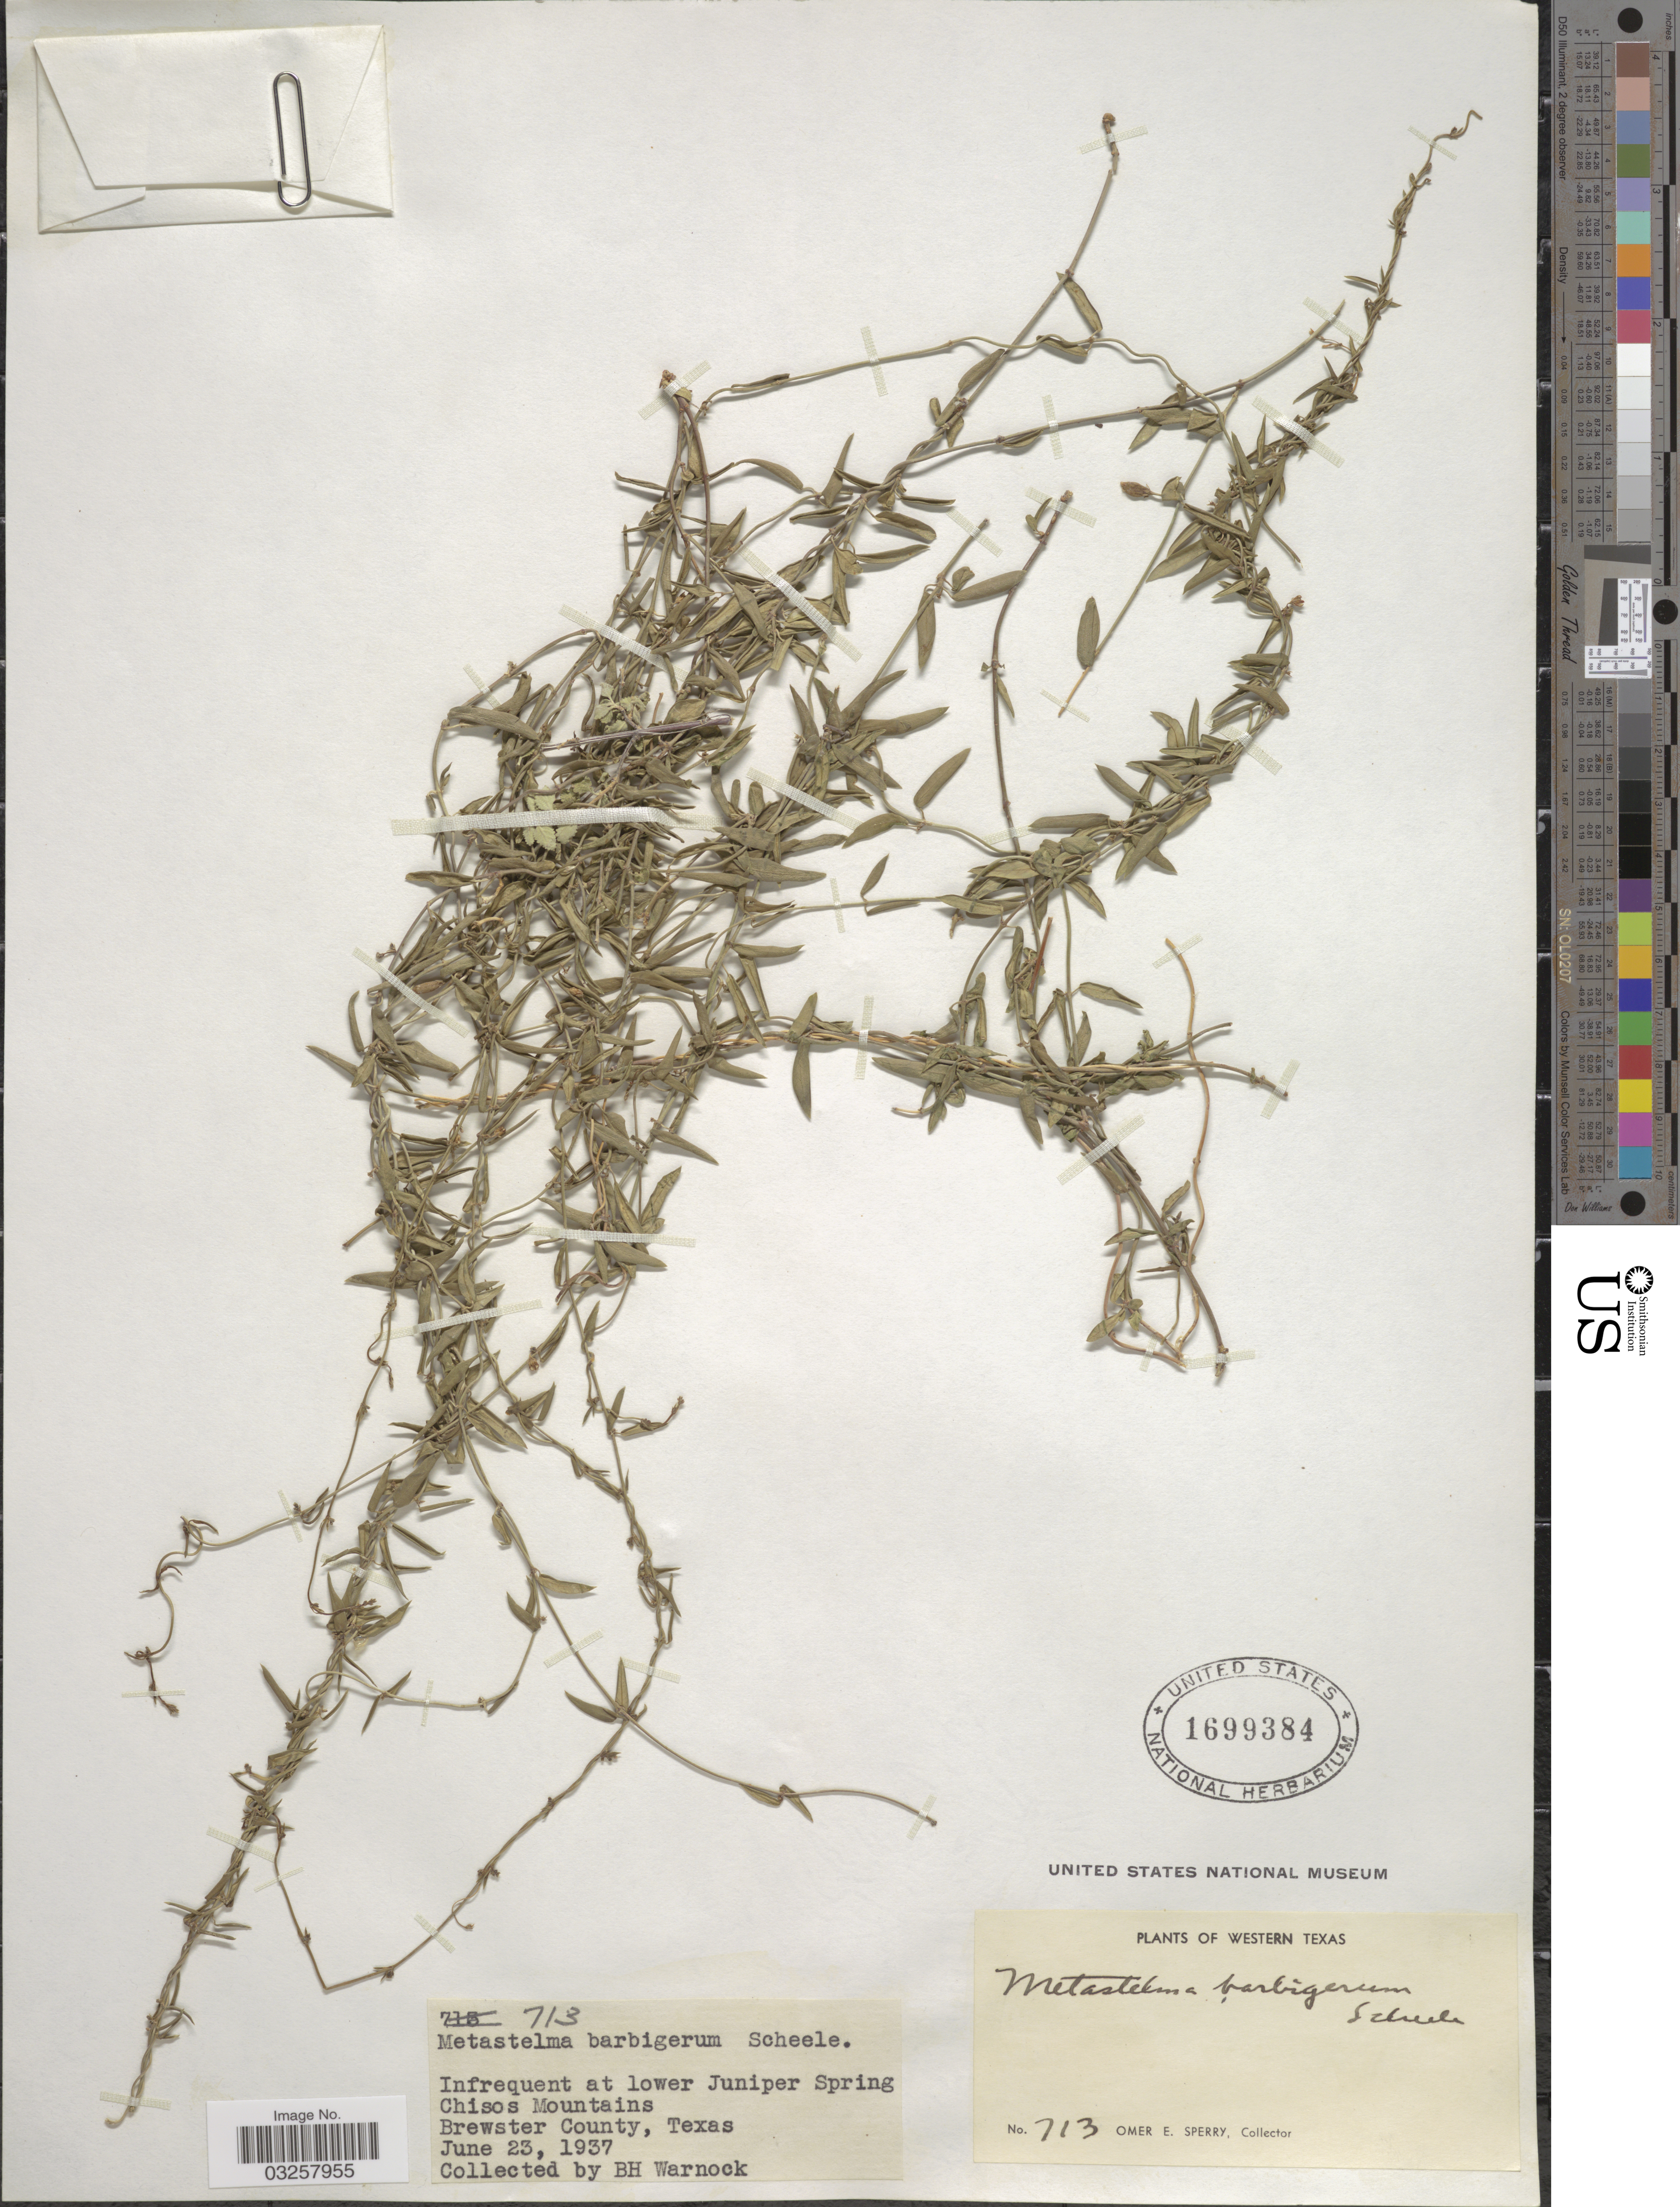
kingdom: Plantae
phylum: Tracheophyta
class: Magnoliopsida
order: Gentianales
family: Apocynaceae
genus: Metastelma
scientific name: Metastelma barbigerum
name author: Scheele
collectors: B. H. Warnock & O. E. Sperry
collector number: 713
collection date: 1937-06-23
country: United States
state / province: Texas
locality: Western Texas. Lower Juniper Spring. Chisos Mountains. Brewster County.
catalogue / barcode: US 1699384